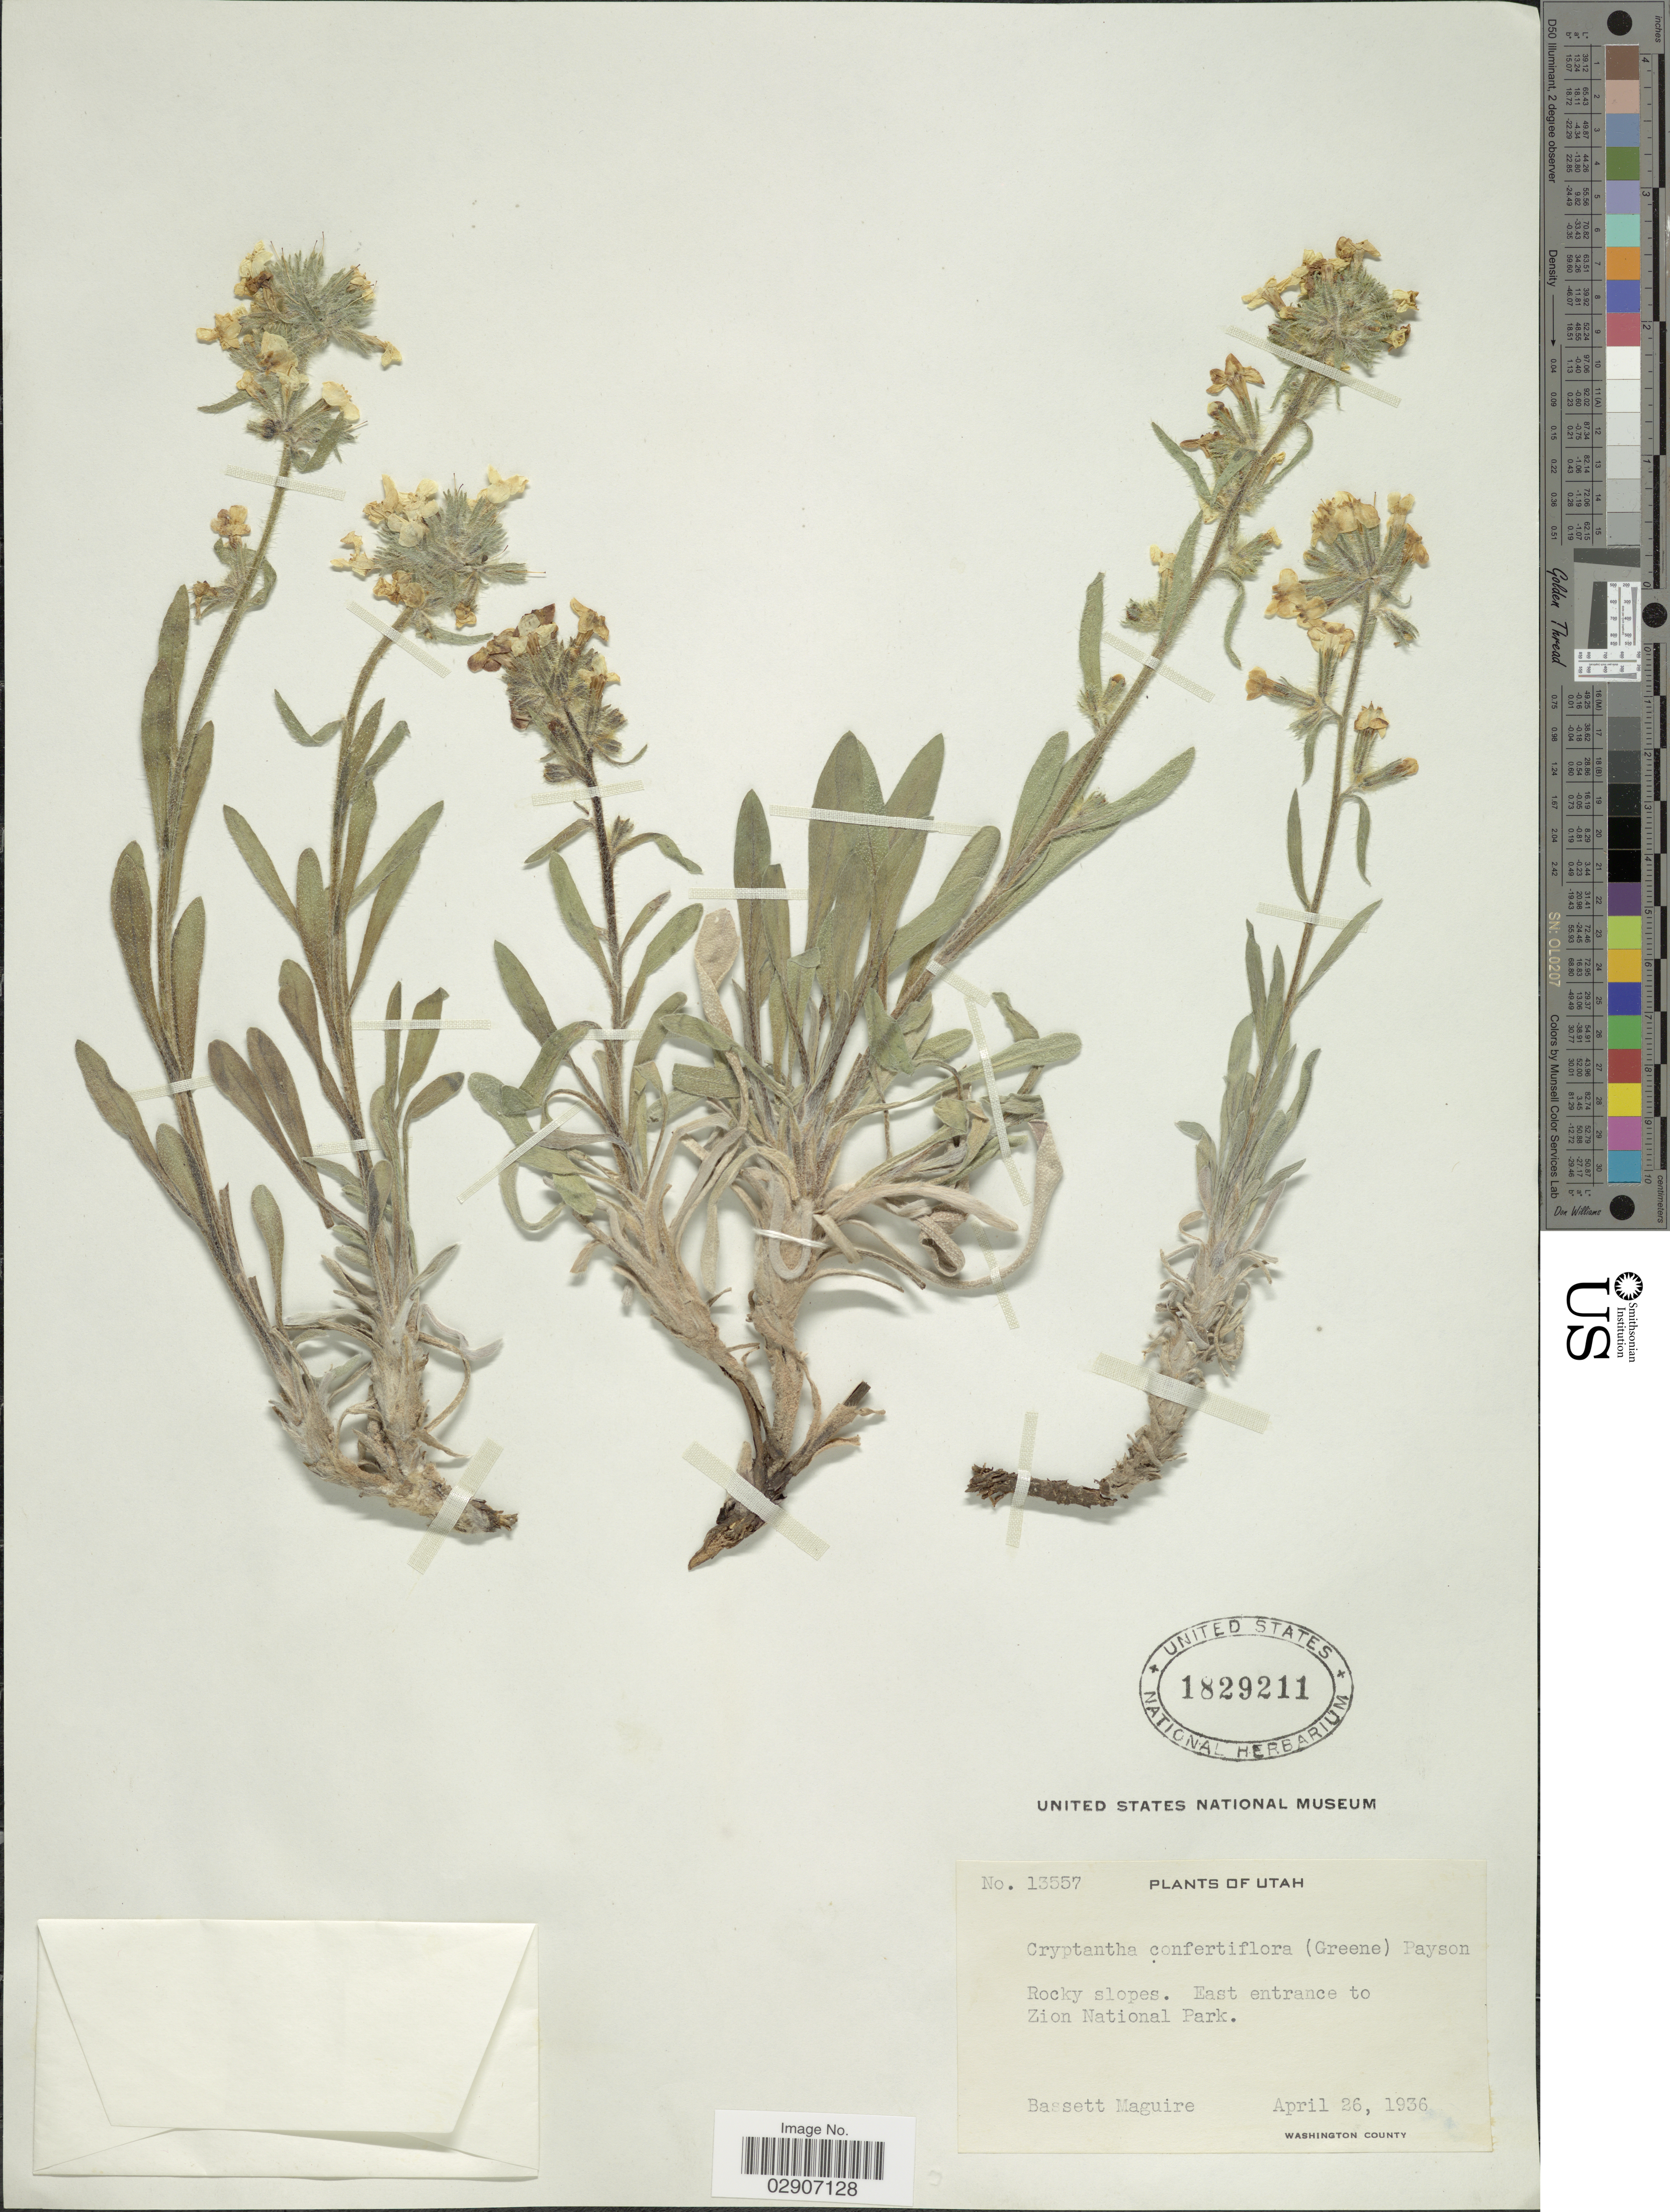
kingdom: Plantae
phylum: Tracheophyta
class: Magnoliopsida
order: Boraginales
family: Boraginaceae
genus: Cryptantha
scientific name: Cryptantha confertiflora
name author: (Greene) Payson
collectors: B. Maguire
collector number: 13557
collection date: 1936-04-26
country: United States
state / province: Utah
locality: Rocky slopes. East entrance to Zion National Park. Washington County.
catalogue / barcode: US 1829211